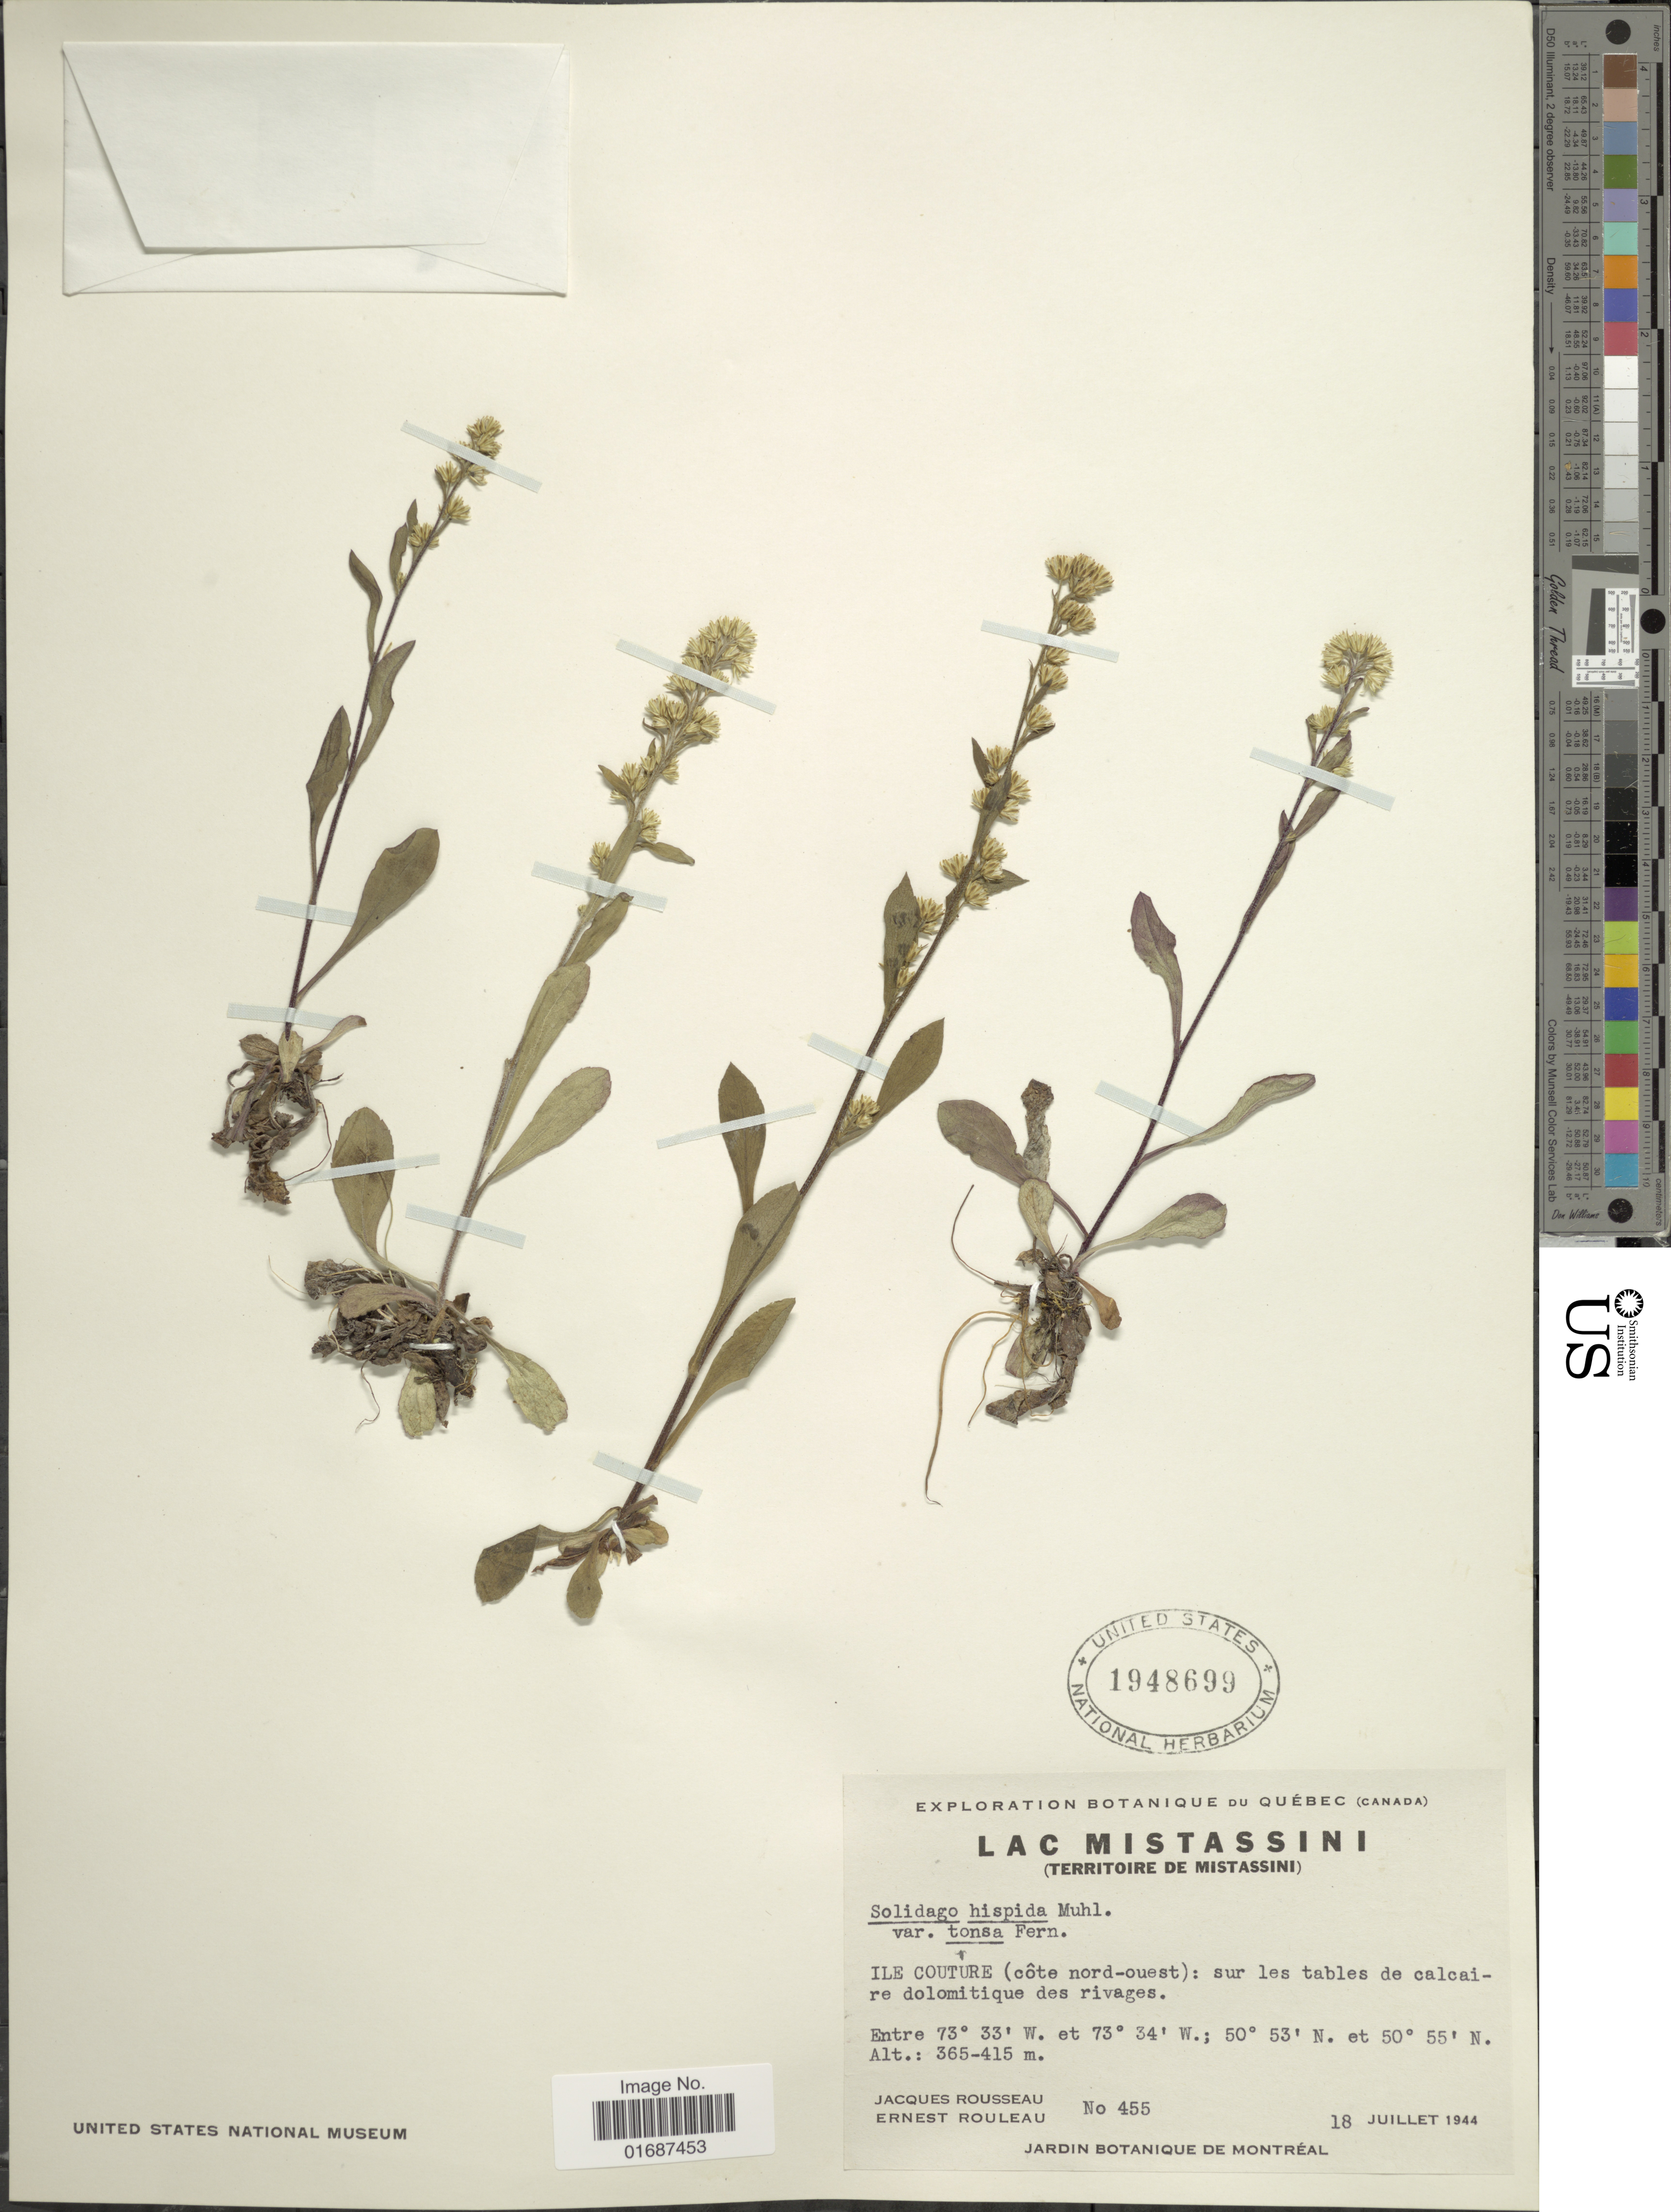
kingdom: Plantae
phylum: Tracheophyta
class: Magnoliopsida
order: Asterales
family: Asteraceae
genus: Solidago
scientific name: Solidago hispida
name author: Muhl. ex Willd.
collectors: J. Rousseau & J. Rouleau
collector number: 455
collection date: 1944-07-18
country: Canada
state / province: Quebec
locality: Lac Mistassini, (Territoire de Mistassini) Ile Couture (Cote nord-ouest)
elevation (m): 365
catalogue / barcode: US 1948699